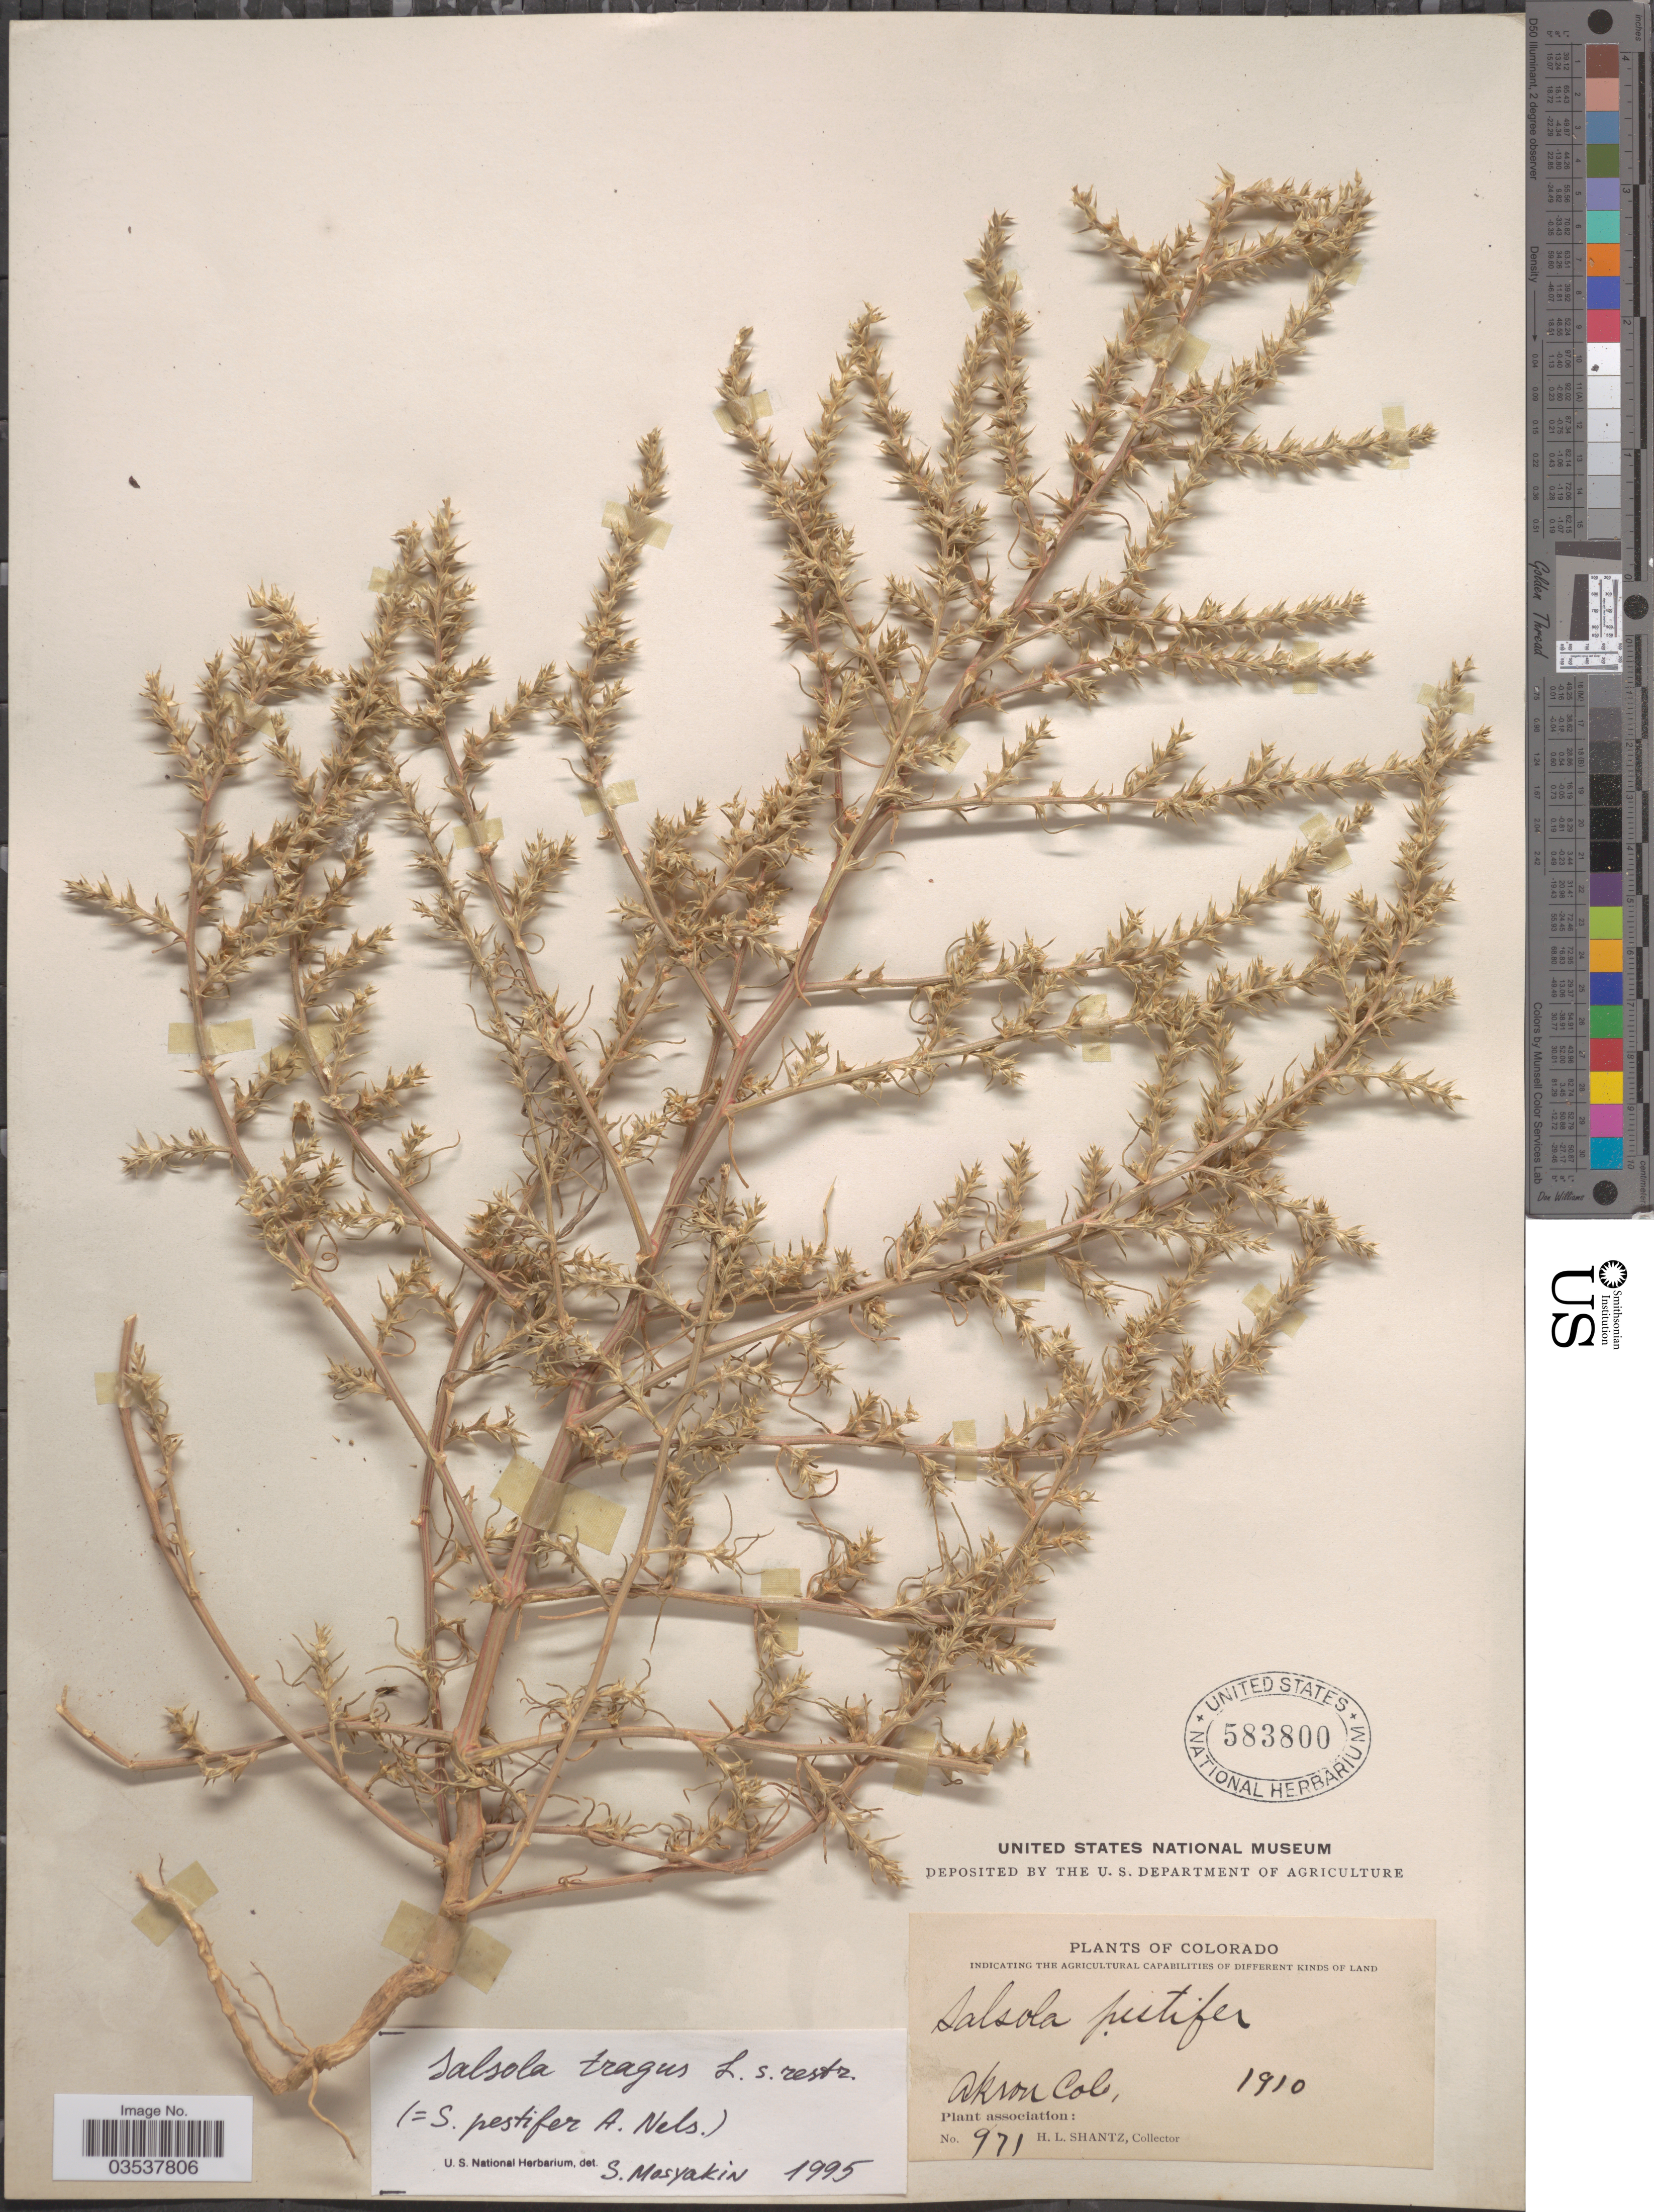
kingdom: Plantae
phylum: Tracheophyta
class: Magnoliopsida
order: Caryophyllales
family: Amaranthaceae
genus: Salsola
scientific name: Salsola pestifer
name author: A. Nelson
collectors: H. Shantz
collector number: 971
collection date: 1910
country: United States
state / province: Colorado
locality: Akron.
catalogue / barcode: US 583800